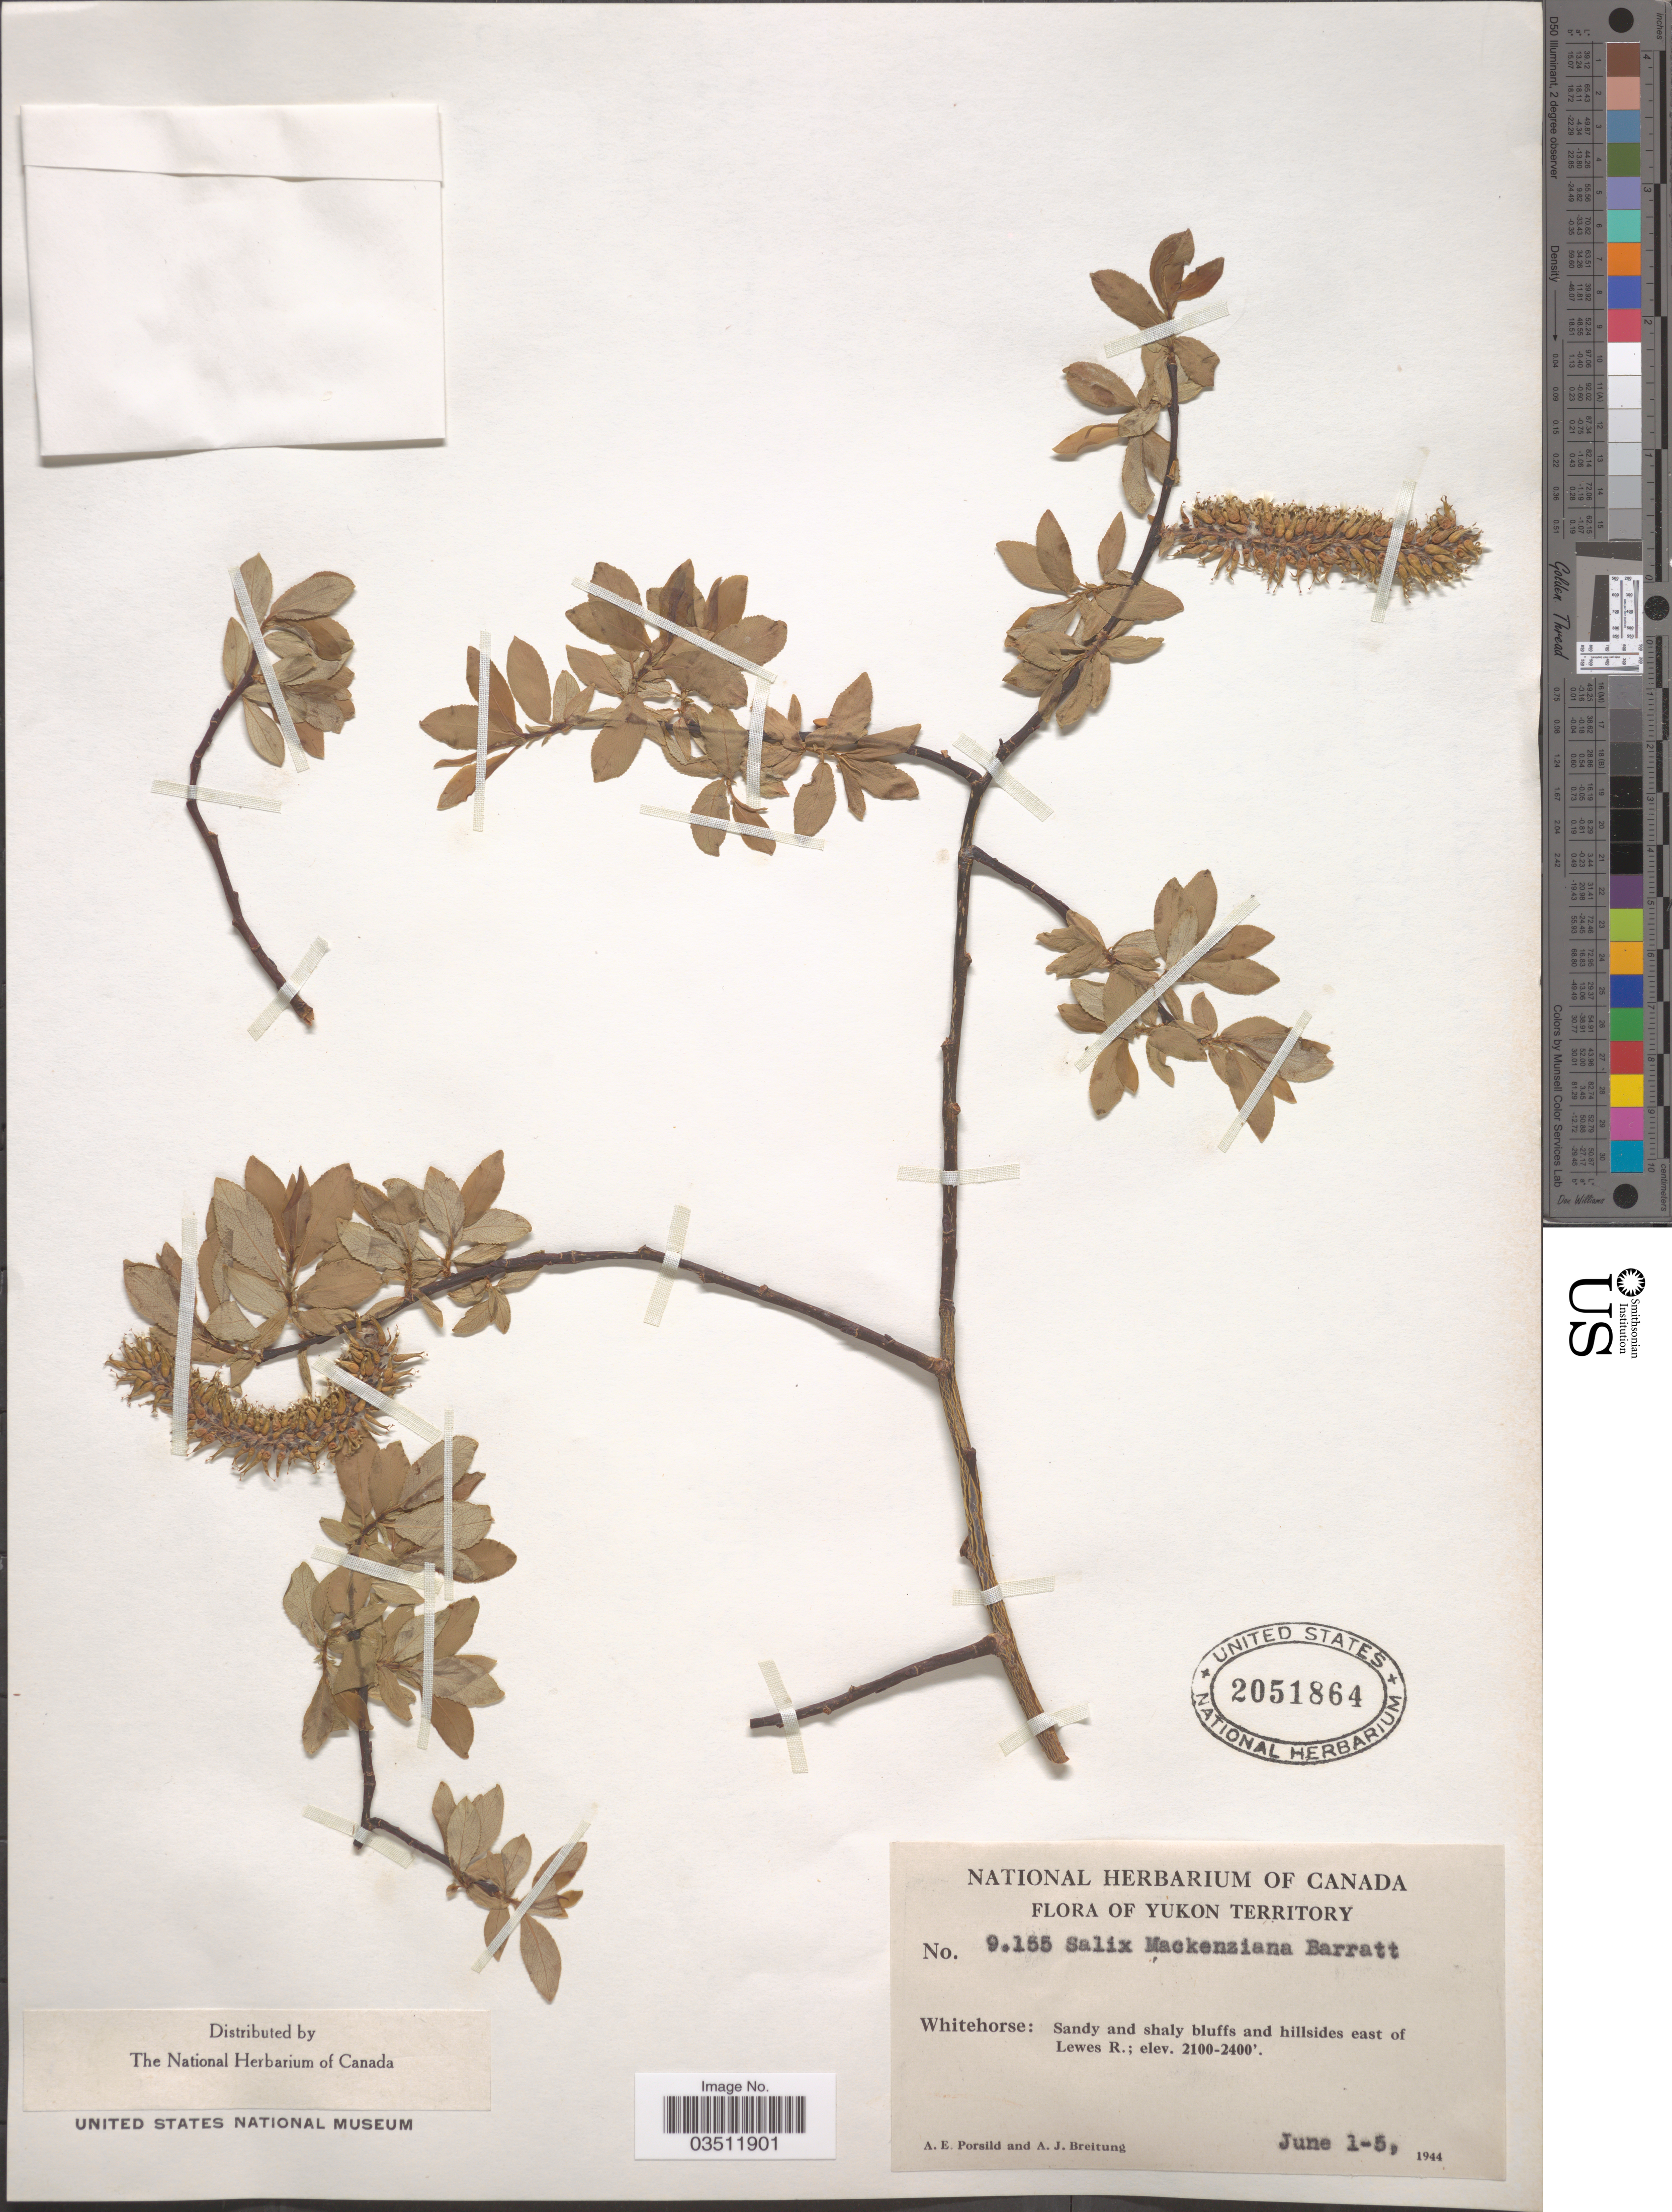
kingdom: Plantae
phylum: Tracheophyta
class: Magnoliopsida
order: Malpighiales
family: Salicaceae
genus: Salix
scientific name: Salix mackenziana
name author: (Hook.) Barratt ex Hook.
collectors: A. E. Porsild & A. Breitung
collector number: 9155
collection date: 1944-06-01/1944-06-05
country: Canada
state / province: Yukon Territory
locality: Whitehorse: Sandy and shady bluffs and hillsides east of Lewes R.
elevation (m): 640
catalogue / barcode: US 2051864